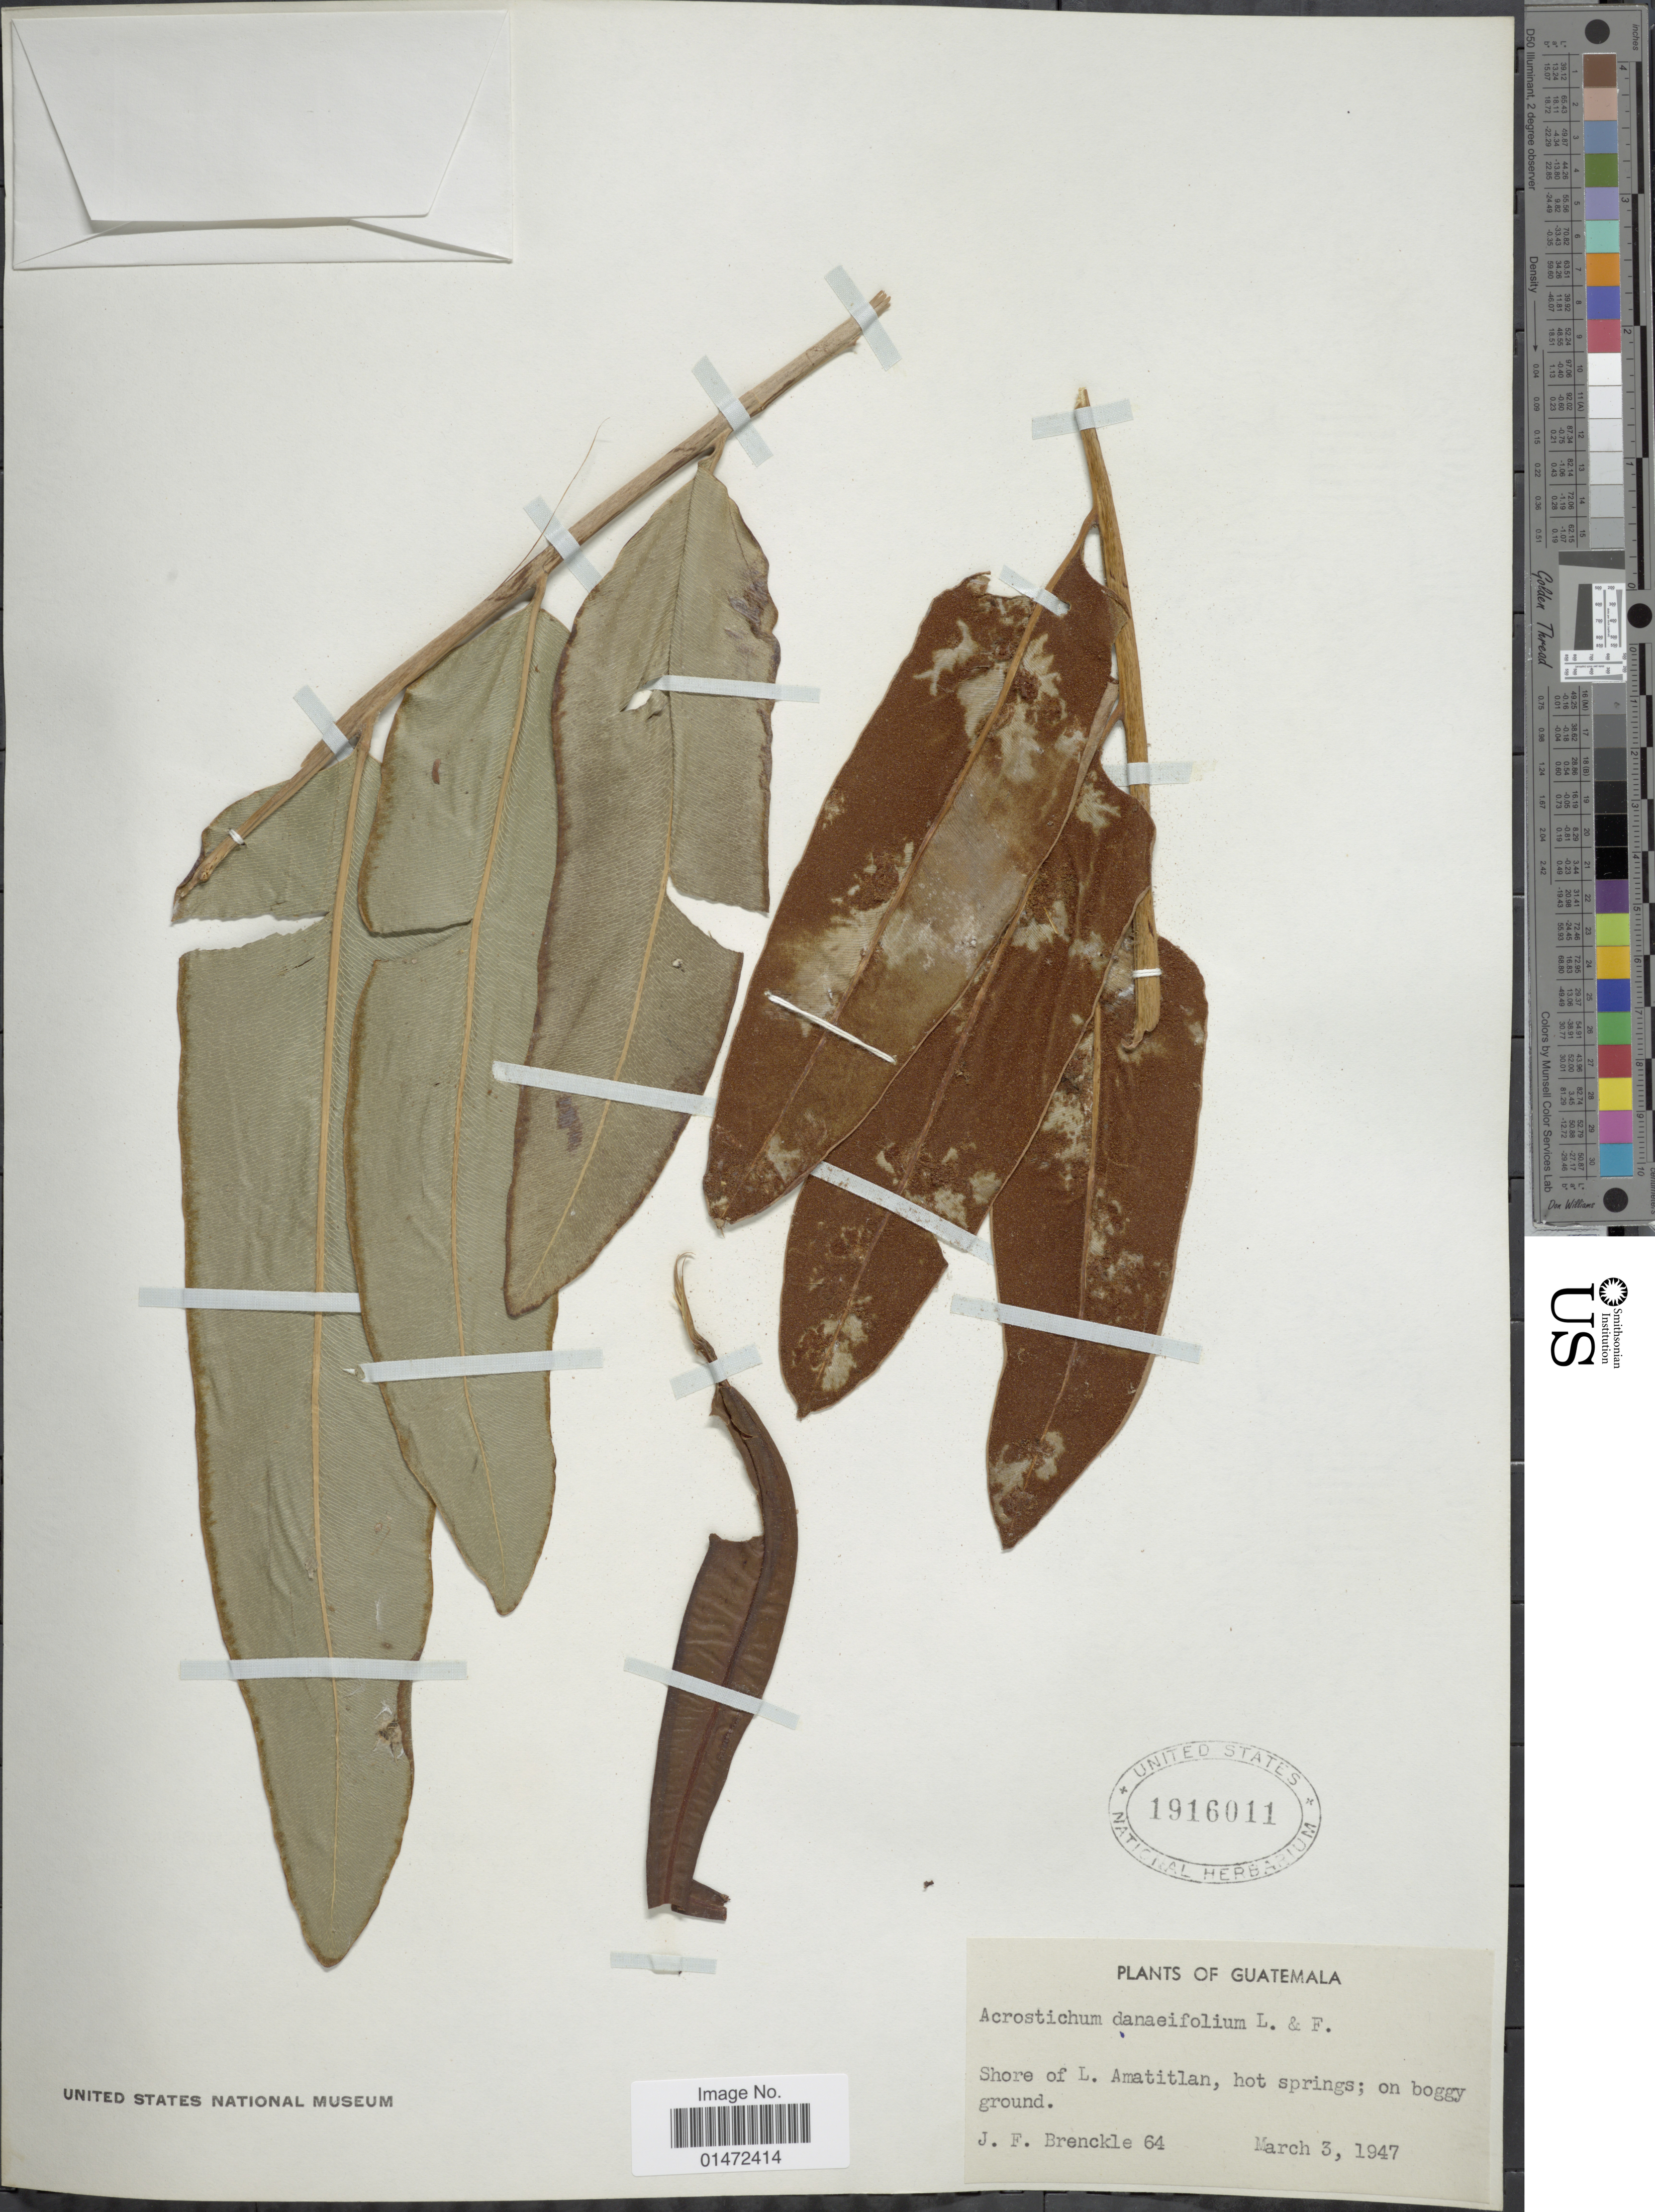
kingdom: Plantae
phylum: Tracheophyta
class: Polypodiopsida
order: Polypodiales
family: Pteridaceae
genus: Acrostichum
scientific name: Acrostichum danaeifolium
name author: Langsd. & Fisch.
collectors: J. Brenckle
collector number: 64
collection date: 1947-03-03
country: Guatemala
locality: Shore of L. Amatitlan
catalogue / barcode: US 1916011